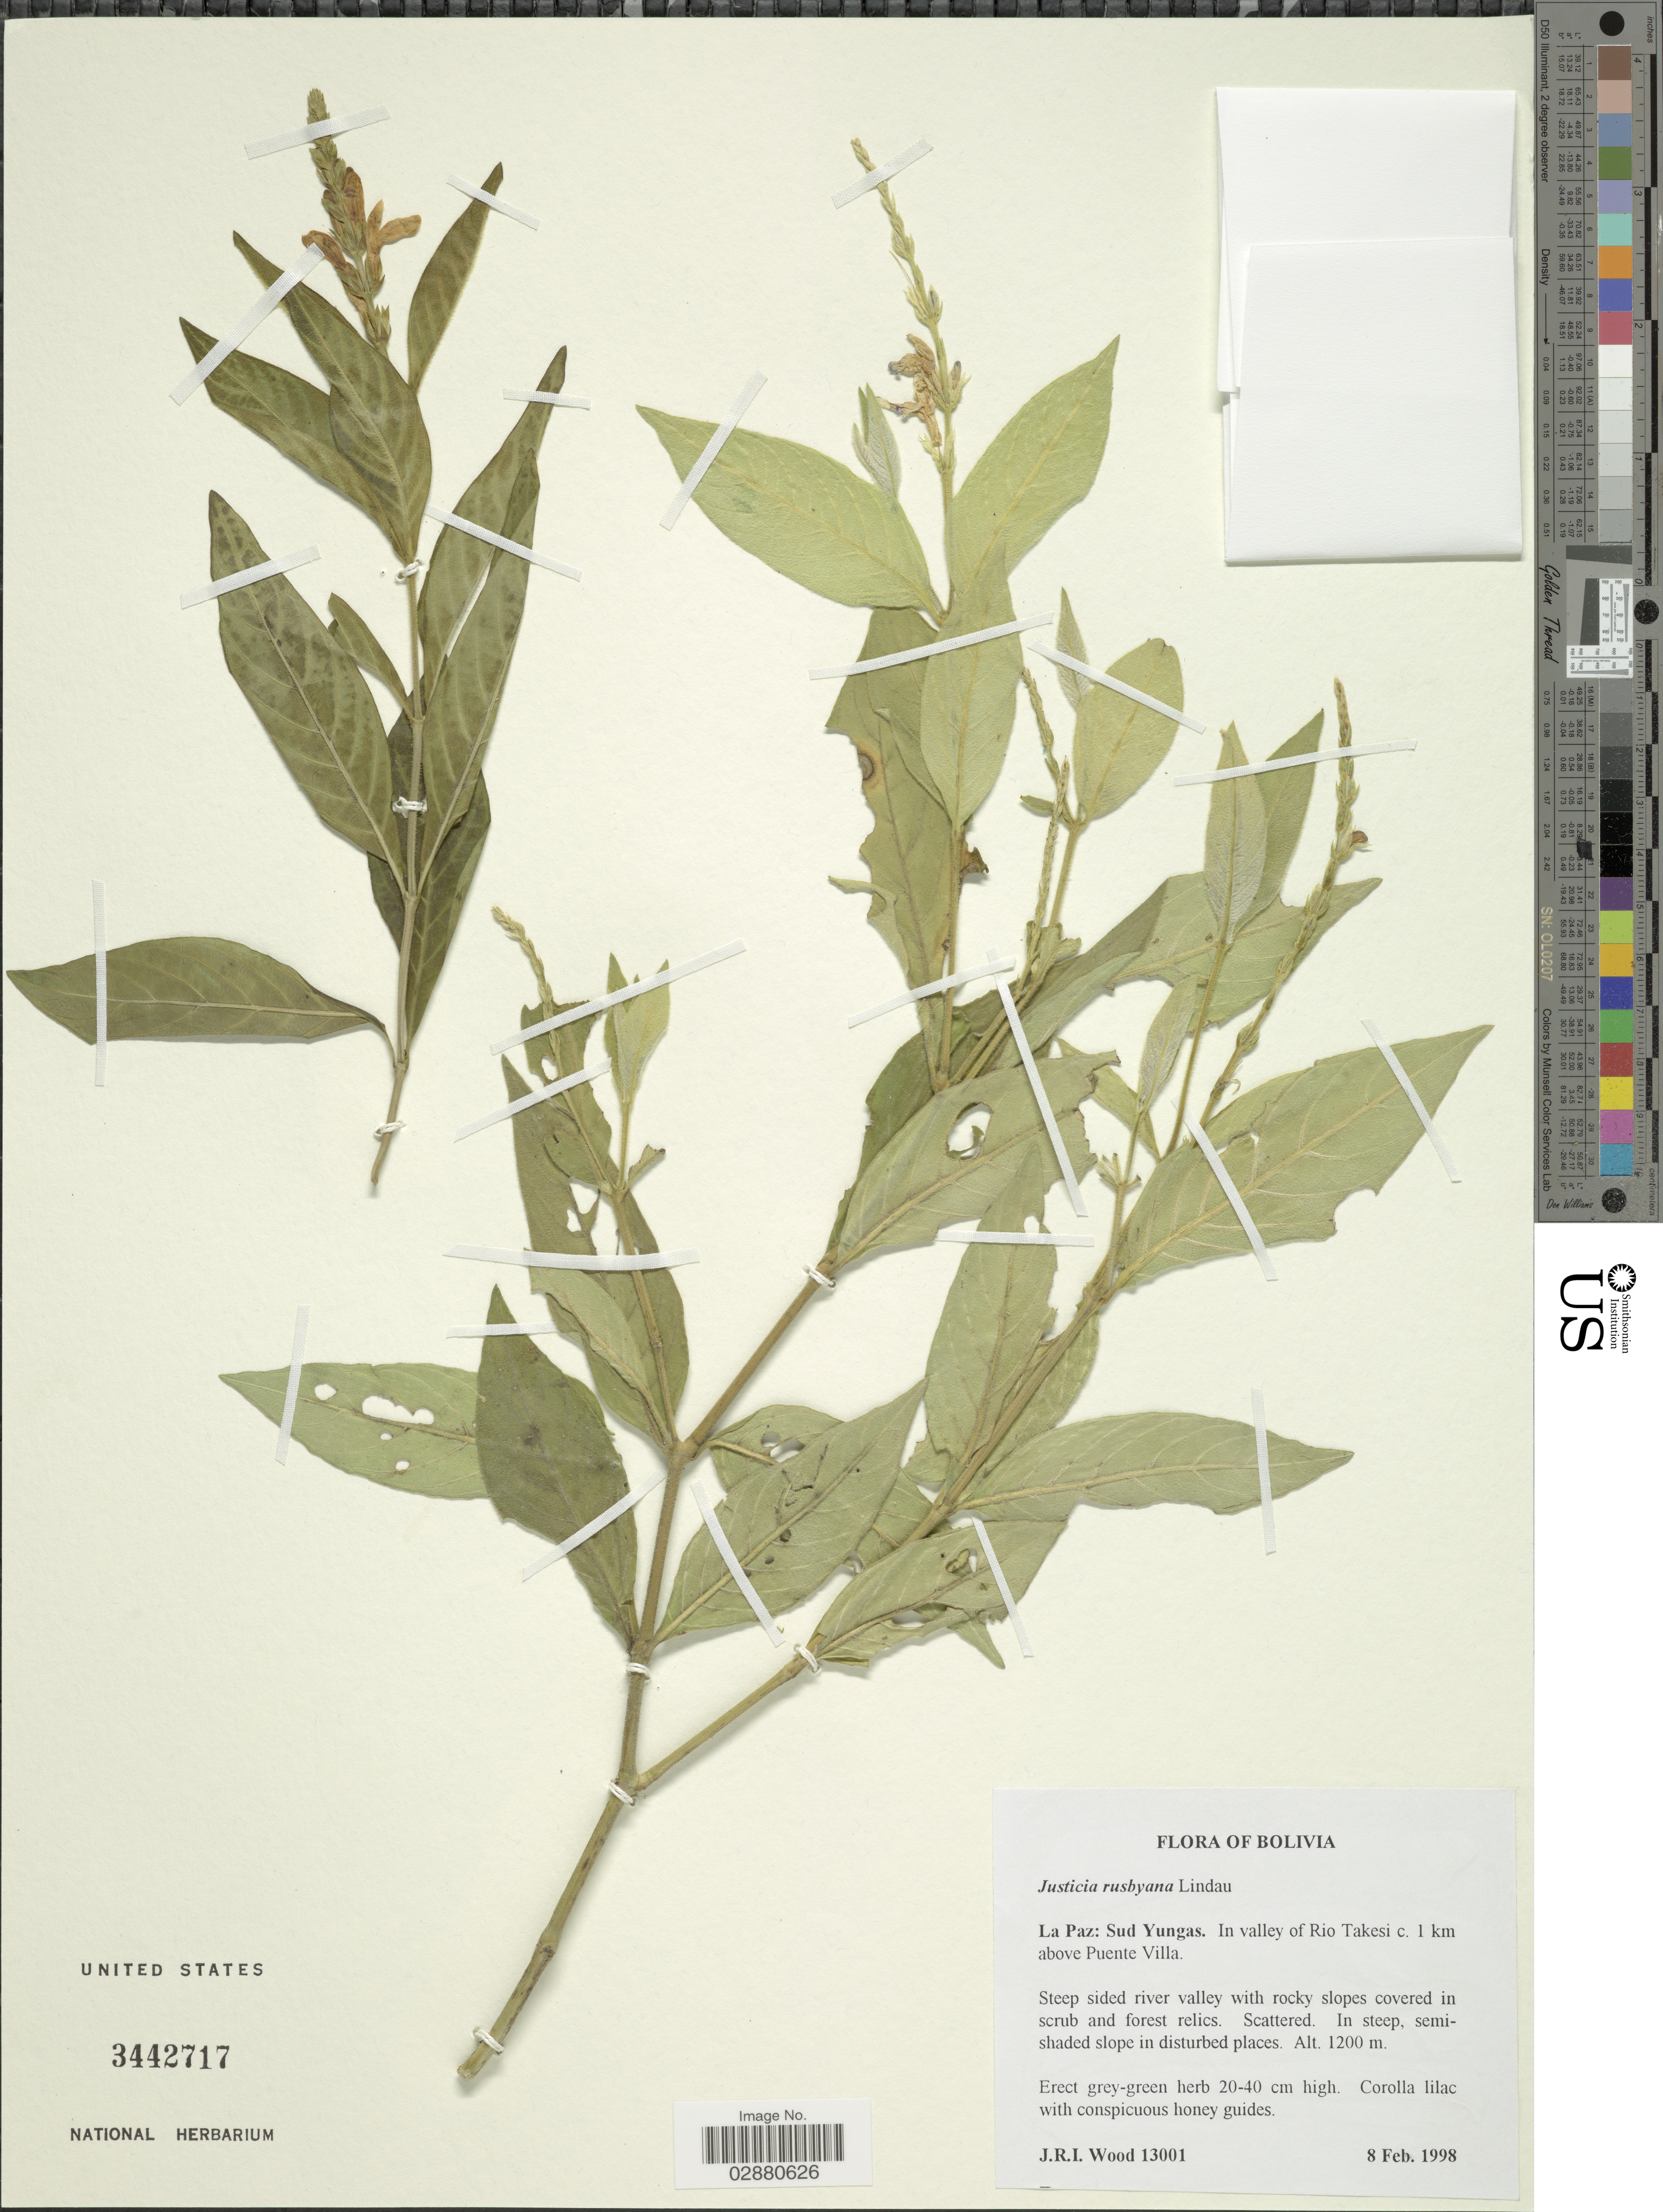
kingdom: Plantae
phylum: Tracheophyta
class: Magnoliopsida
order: Lamiales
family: Acanthaceae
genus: Justicia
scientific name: Justicia rusbyana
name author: Lindau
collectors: J. R. I. Wood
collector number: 13001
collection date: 1998-02-08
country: Bolivia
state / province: La Paz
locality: Sud Yungas. In valley of Rio Takesi c. 1 km above Puente Villa.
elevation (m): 1200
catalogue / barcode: US 3442717